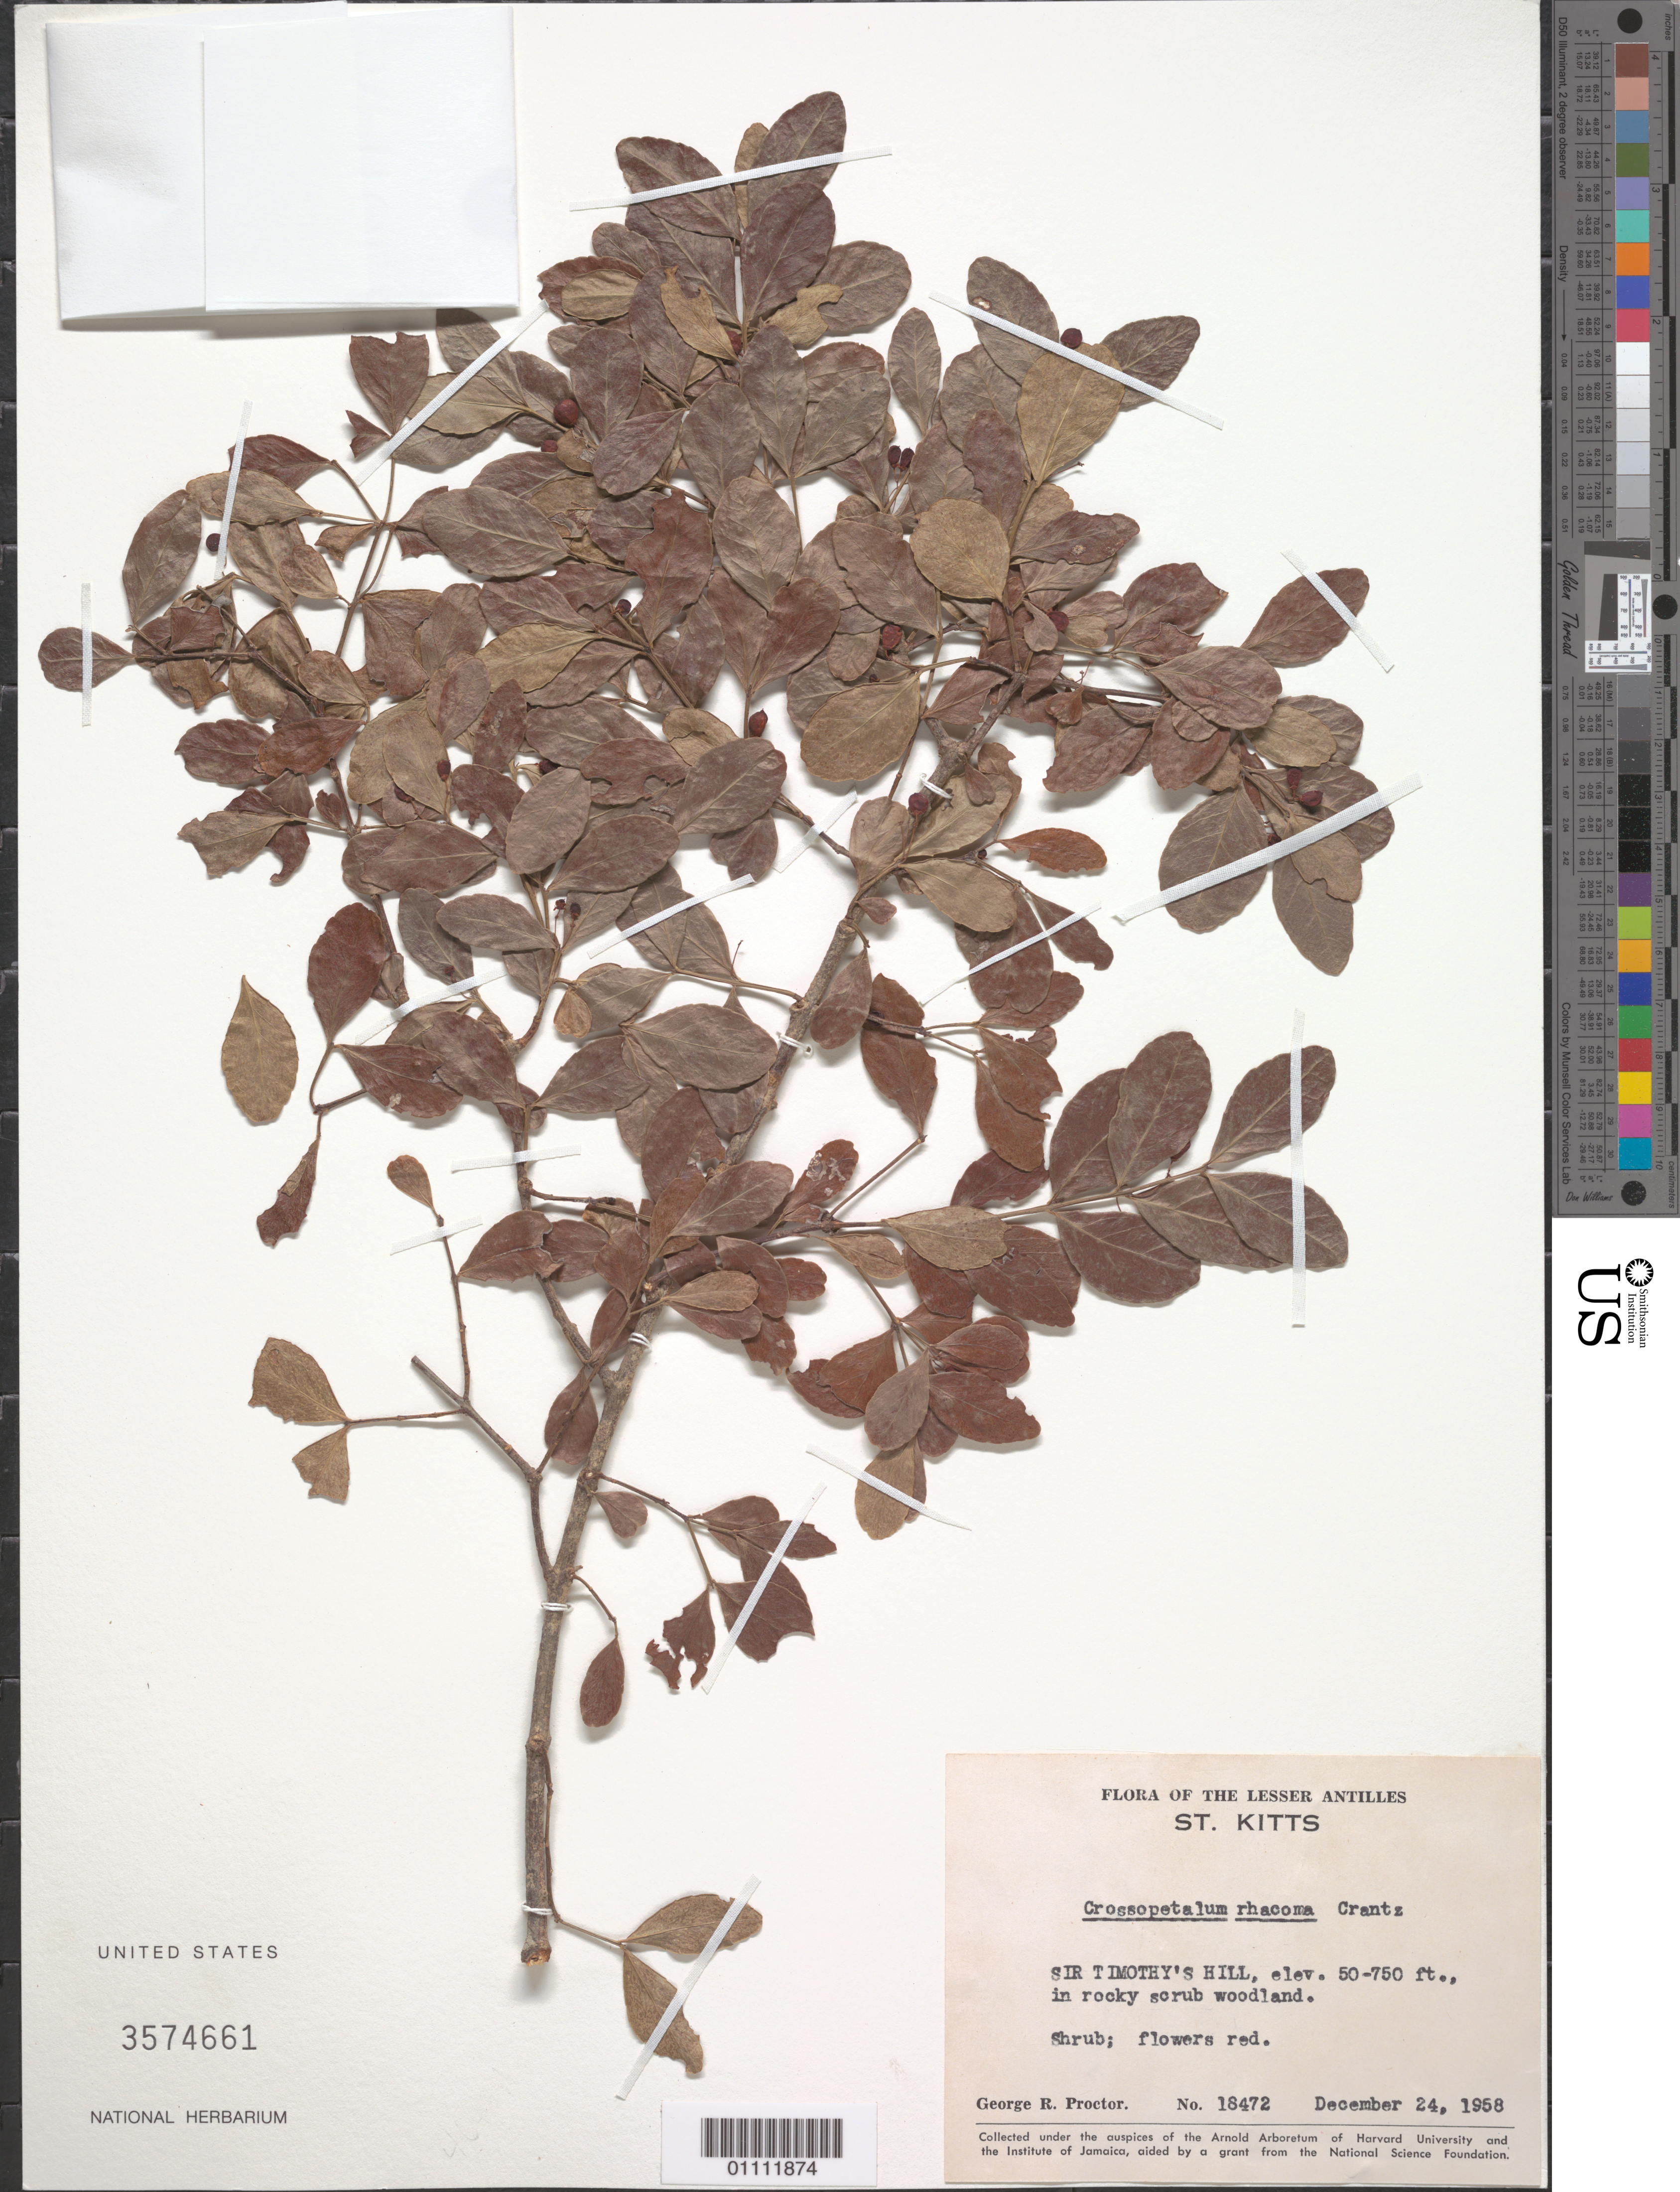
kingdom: Plantae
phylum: Tracheophyta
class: Magnoliopsida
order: Celastrales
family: Celastraceae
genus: Crossopetalum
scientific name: Crossopetalum rhacoma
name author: Crantz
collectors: G. R. Proctor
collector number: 18472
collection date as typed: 24 Dec 1958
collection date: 1958-12-24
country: St. Christopher-Nevis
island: St. Christopher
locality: Sir Timothy's Hill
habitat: In rocky scrub woodland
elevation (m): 15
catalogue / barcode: US 3574661